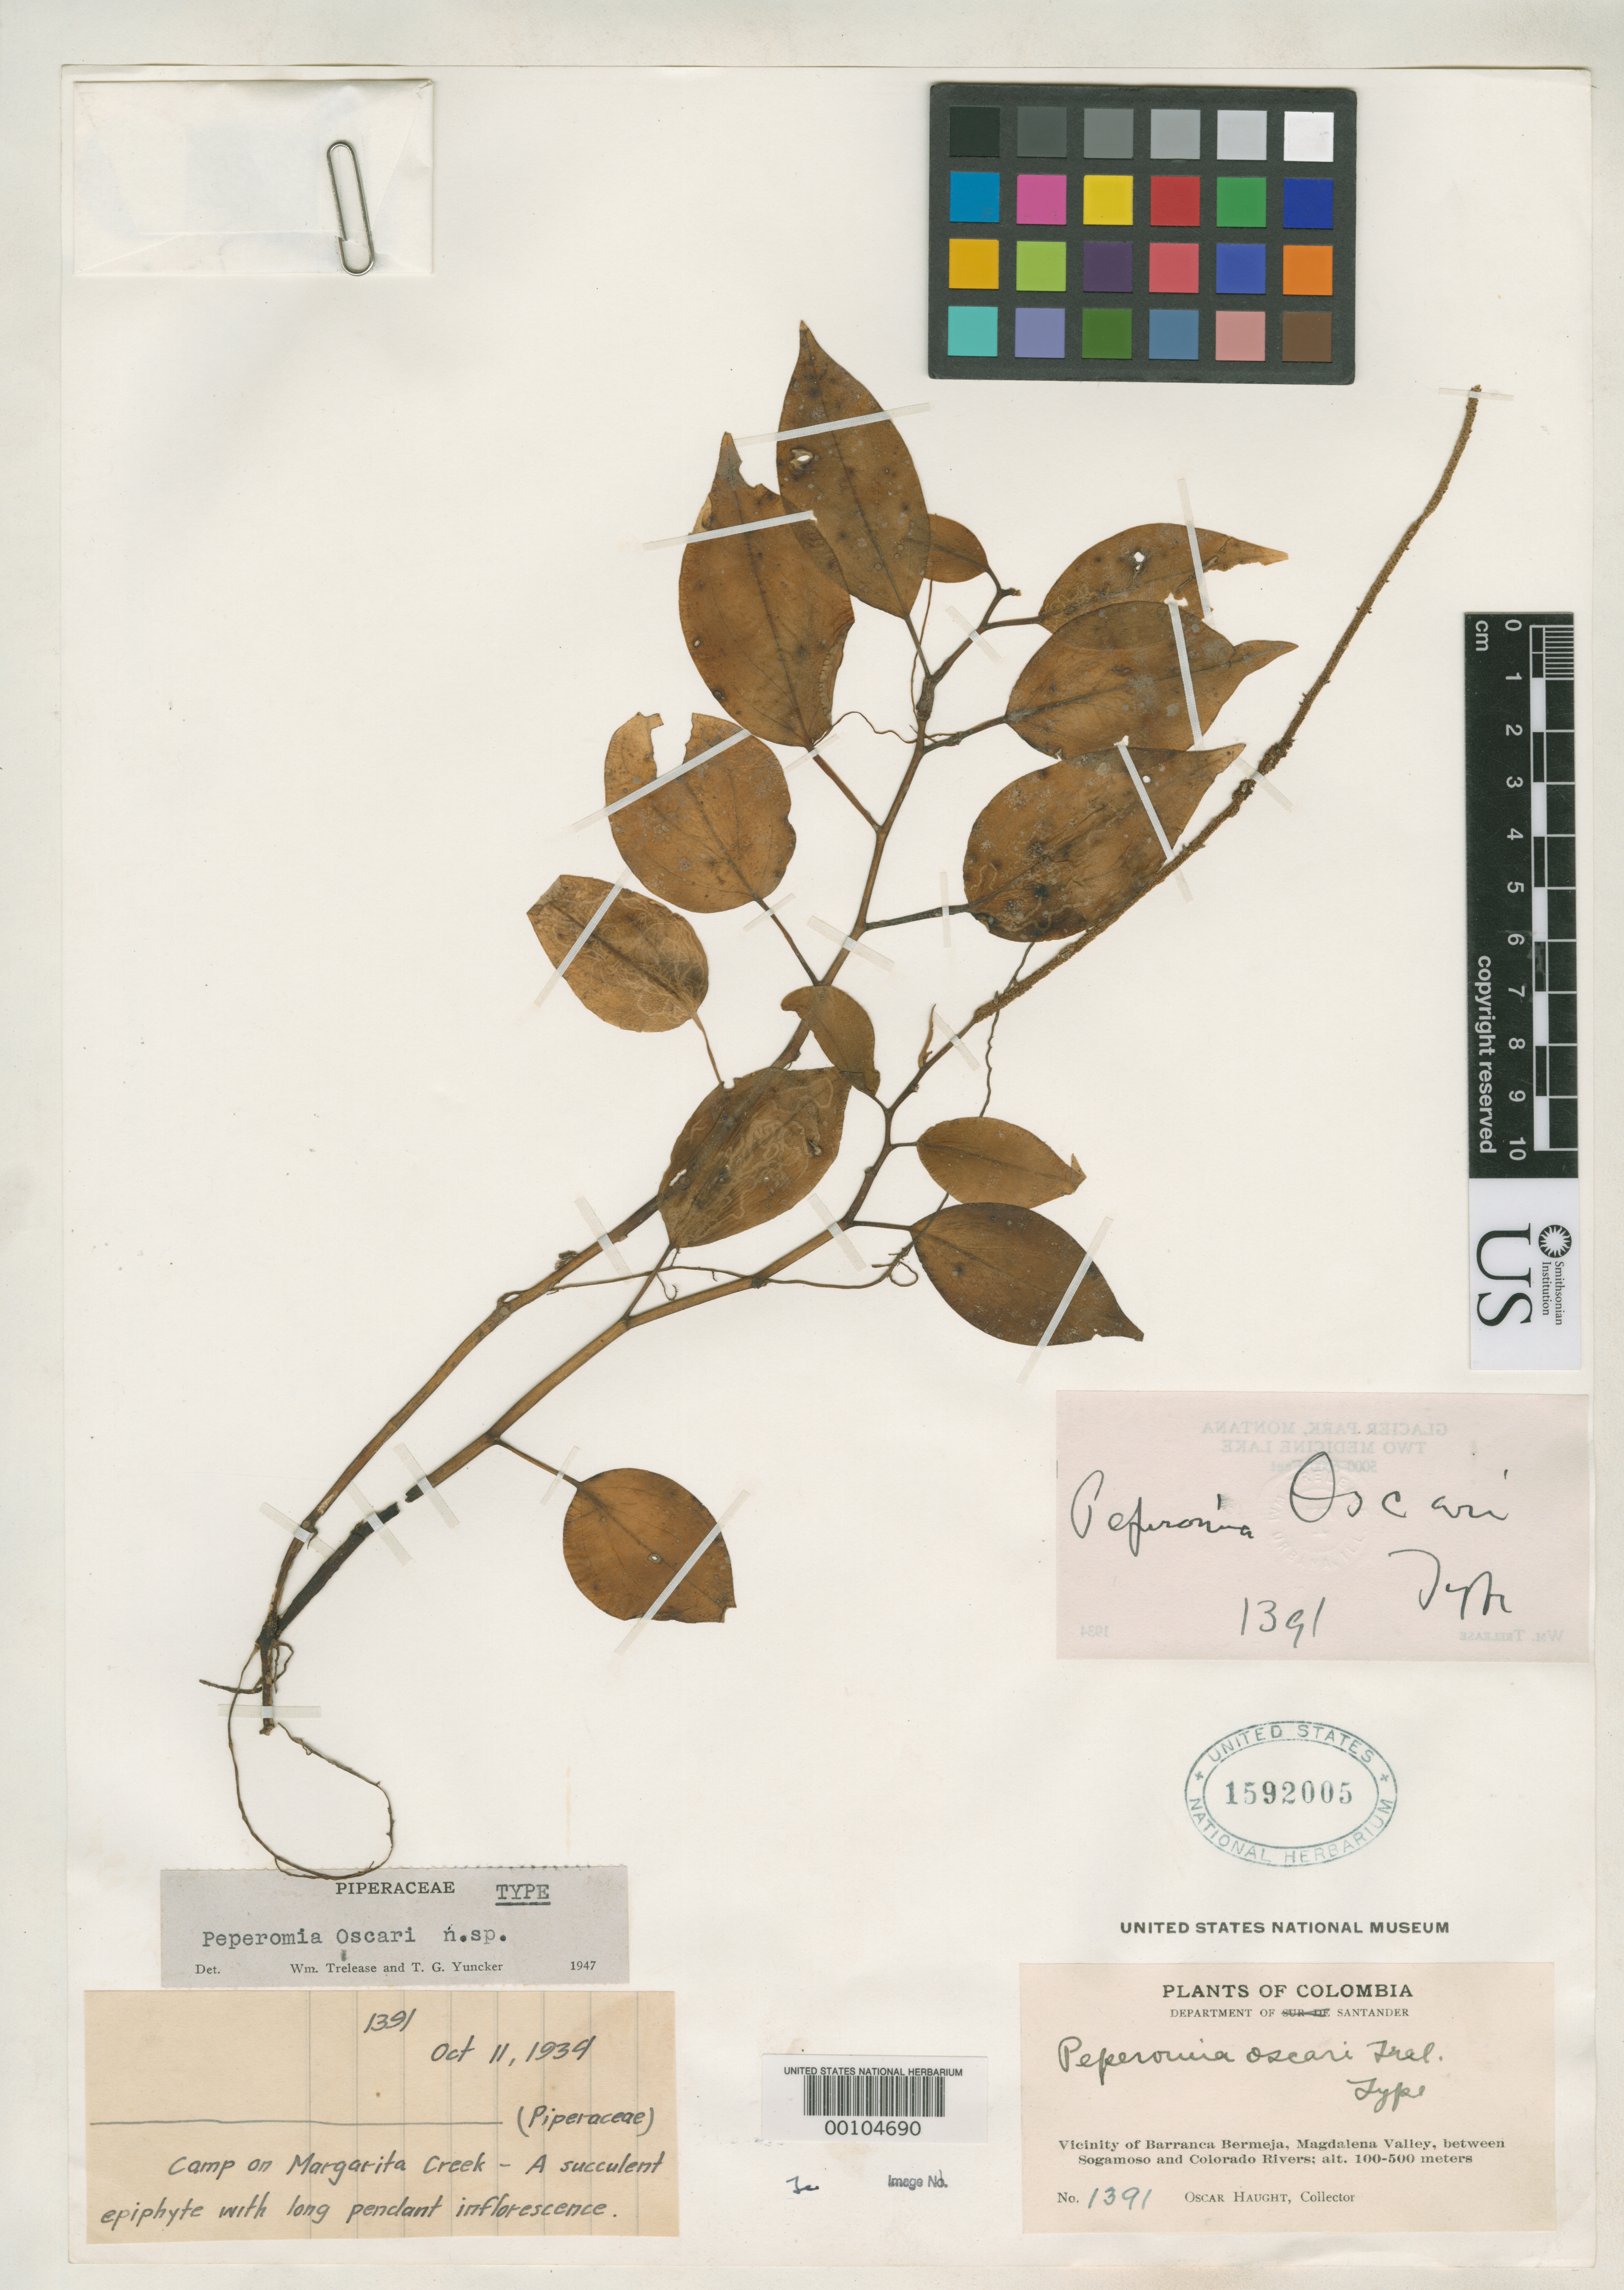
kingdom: Plantae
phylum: Tracheophyta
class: Magnoliopsida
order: Piperales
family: Piperaceae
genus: Peperomia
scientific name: Peperomia oscarii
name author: Trel. & Yunck.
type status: Holotype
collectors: O. L. Haught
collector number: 1391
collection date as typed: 11 Oct 1934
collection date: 1934-10-11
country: Colombia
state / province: Santander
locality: Barrancabermeja, Margarita Creek.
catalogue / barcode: US 1592005